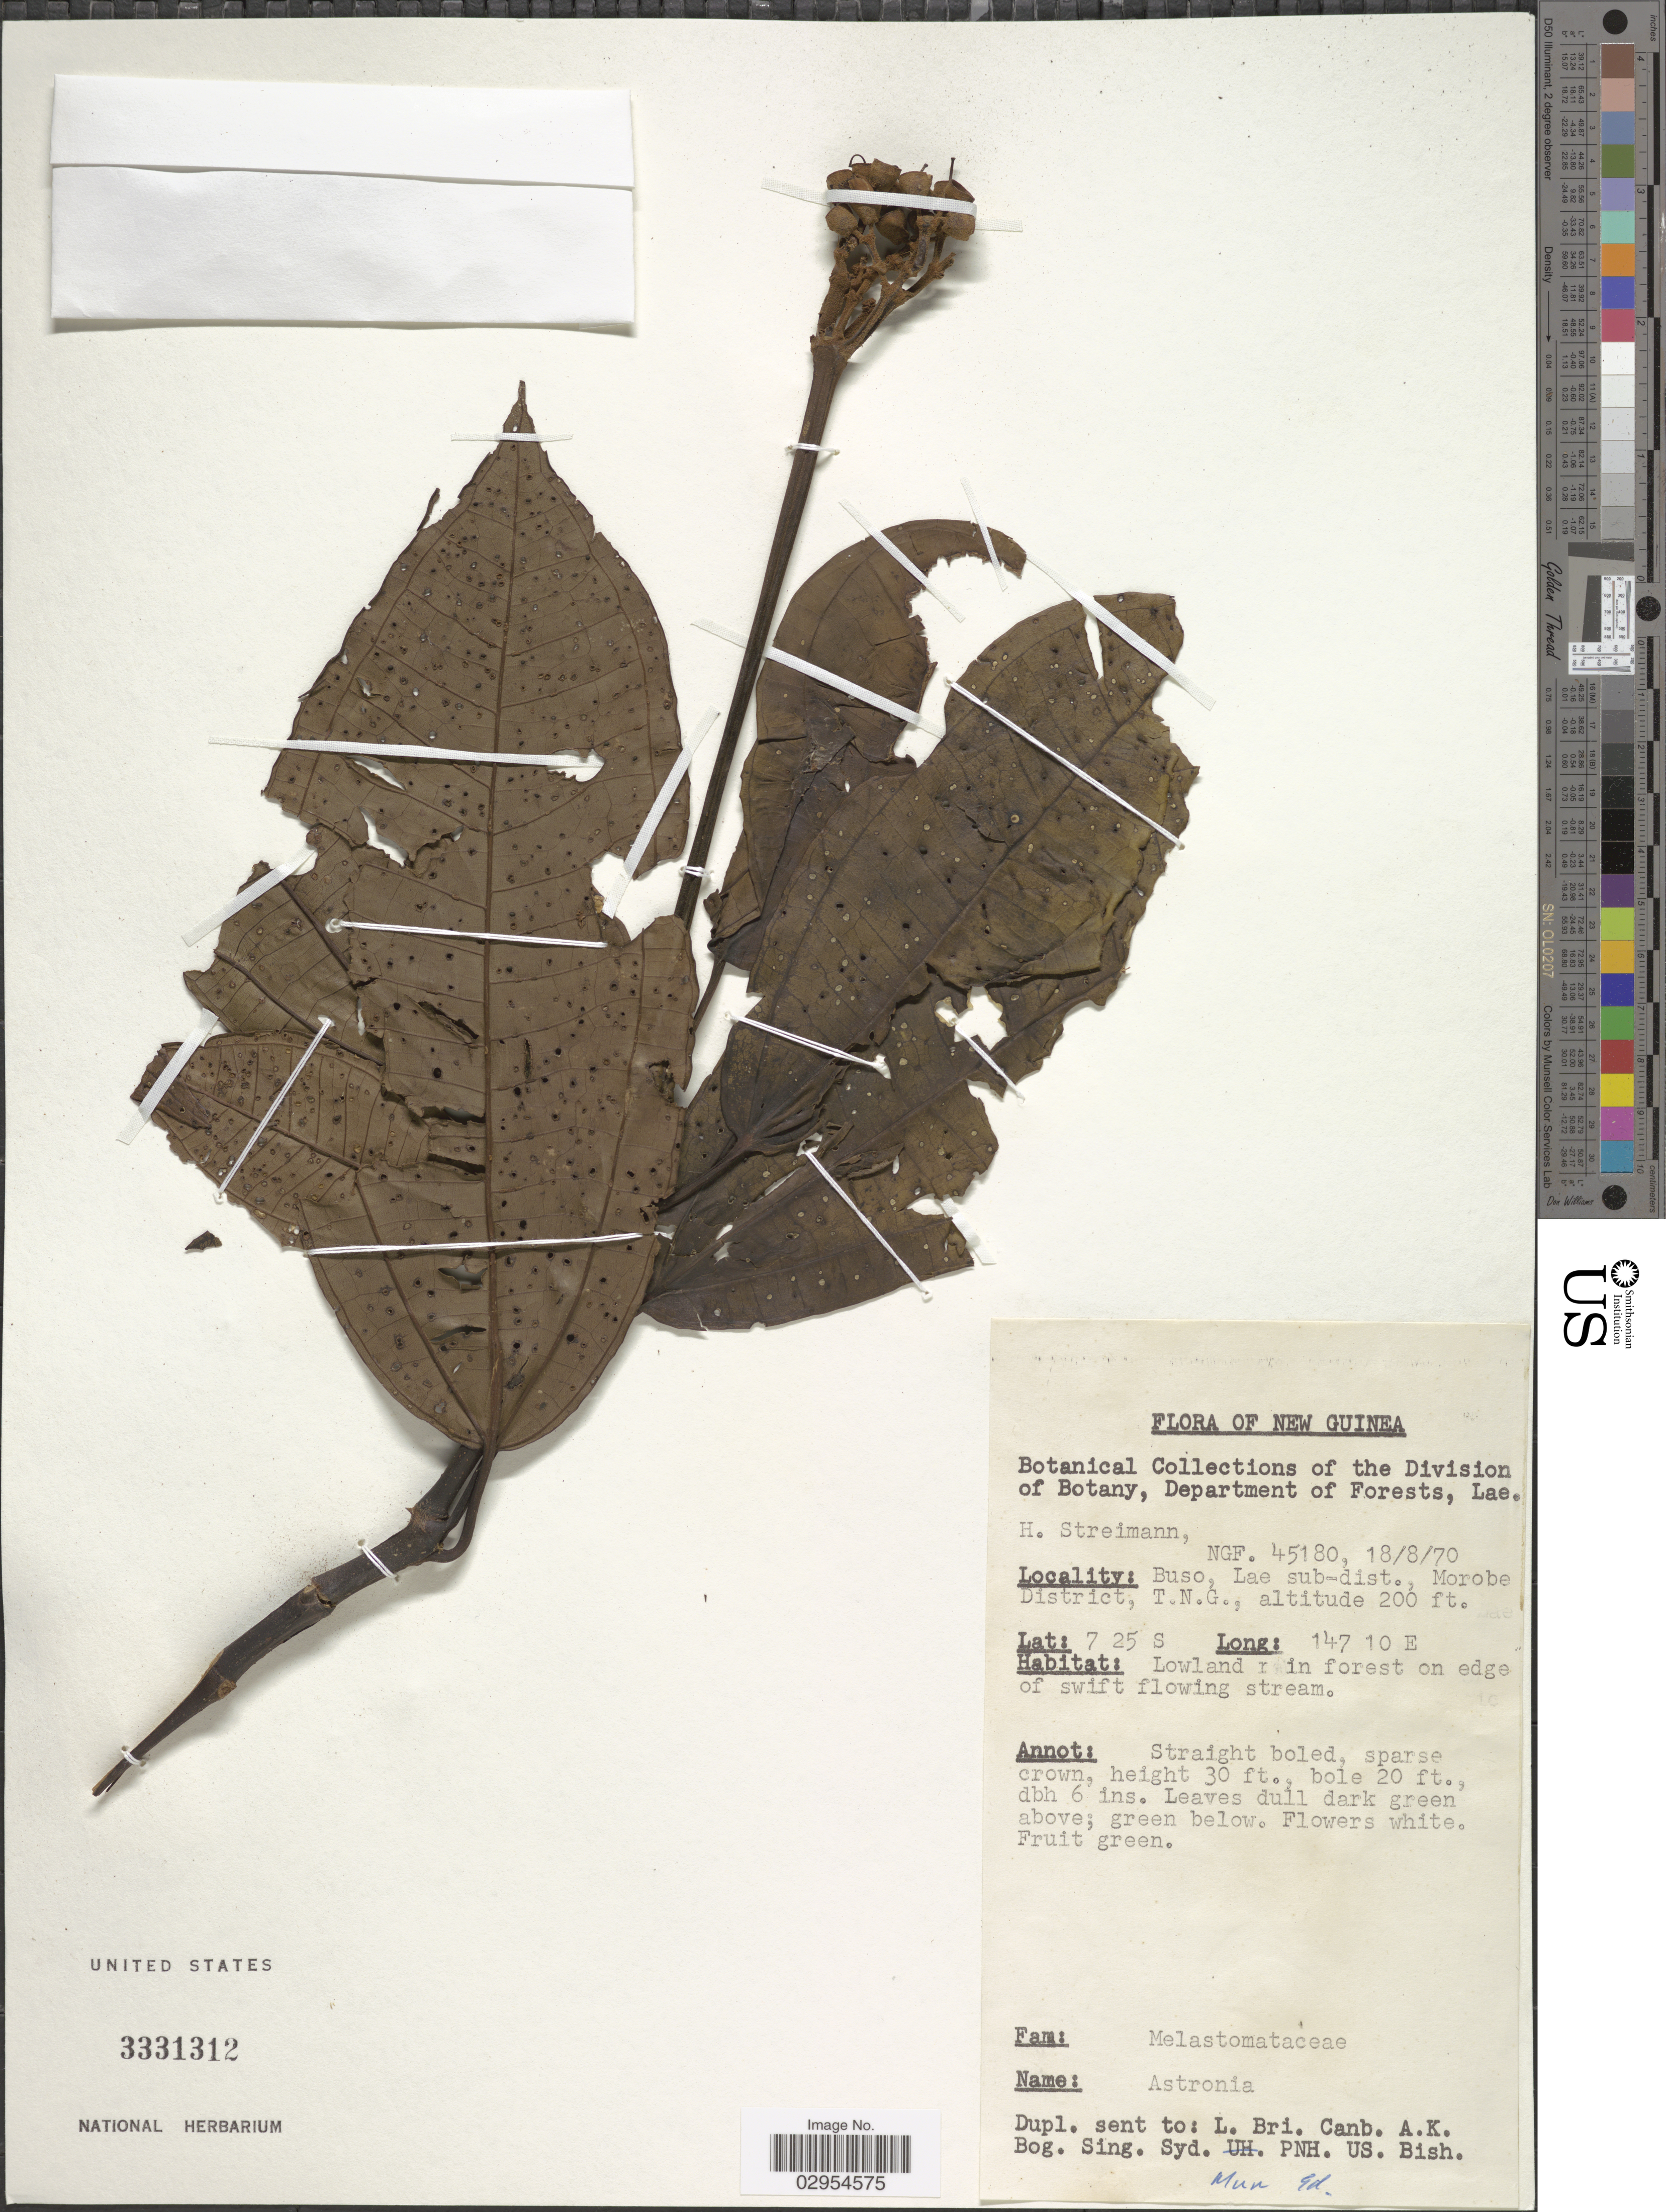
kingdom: Plantae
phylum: Tracheophyta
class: Magnoliopsida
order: Myrtales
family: Melastomataceae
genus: Astronia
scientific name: Astronia sp.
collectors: H. Streimann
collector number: NGF 45180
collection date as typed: Transcribed d/m/y: 18/8/70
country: Papua New Guinea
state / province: Morobe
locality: New Guinea. Buso, Lae sub-dist., Morobe District, T.N.G.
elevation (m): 61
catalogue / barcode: US 3331312